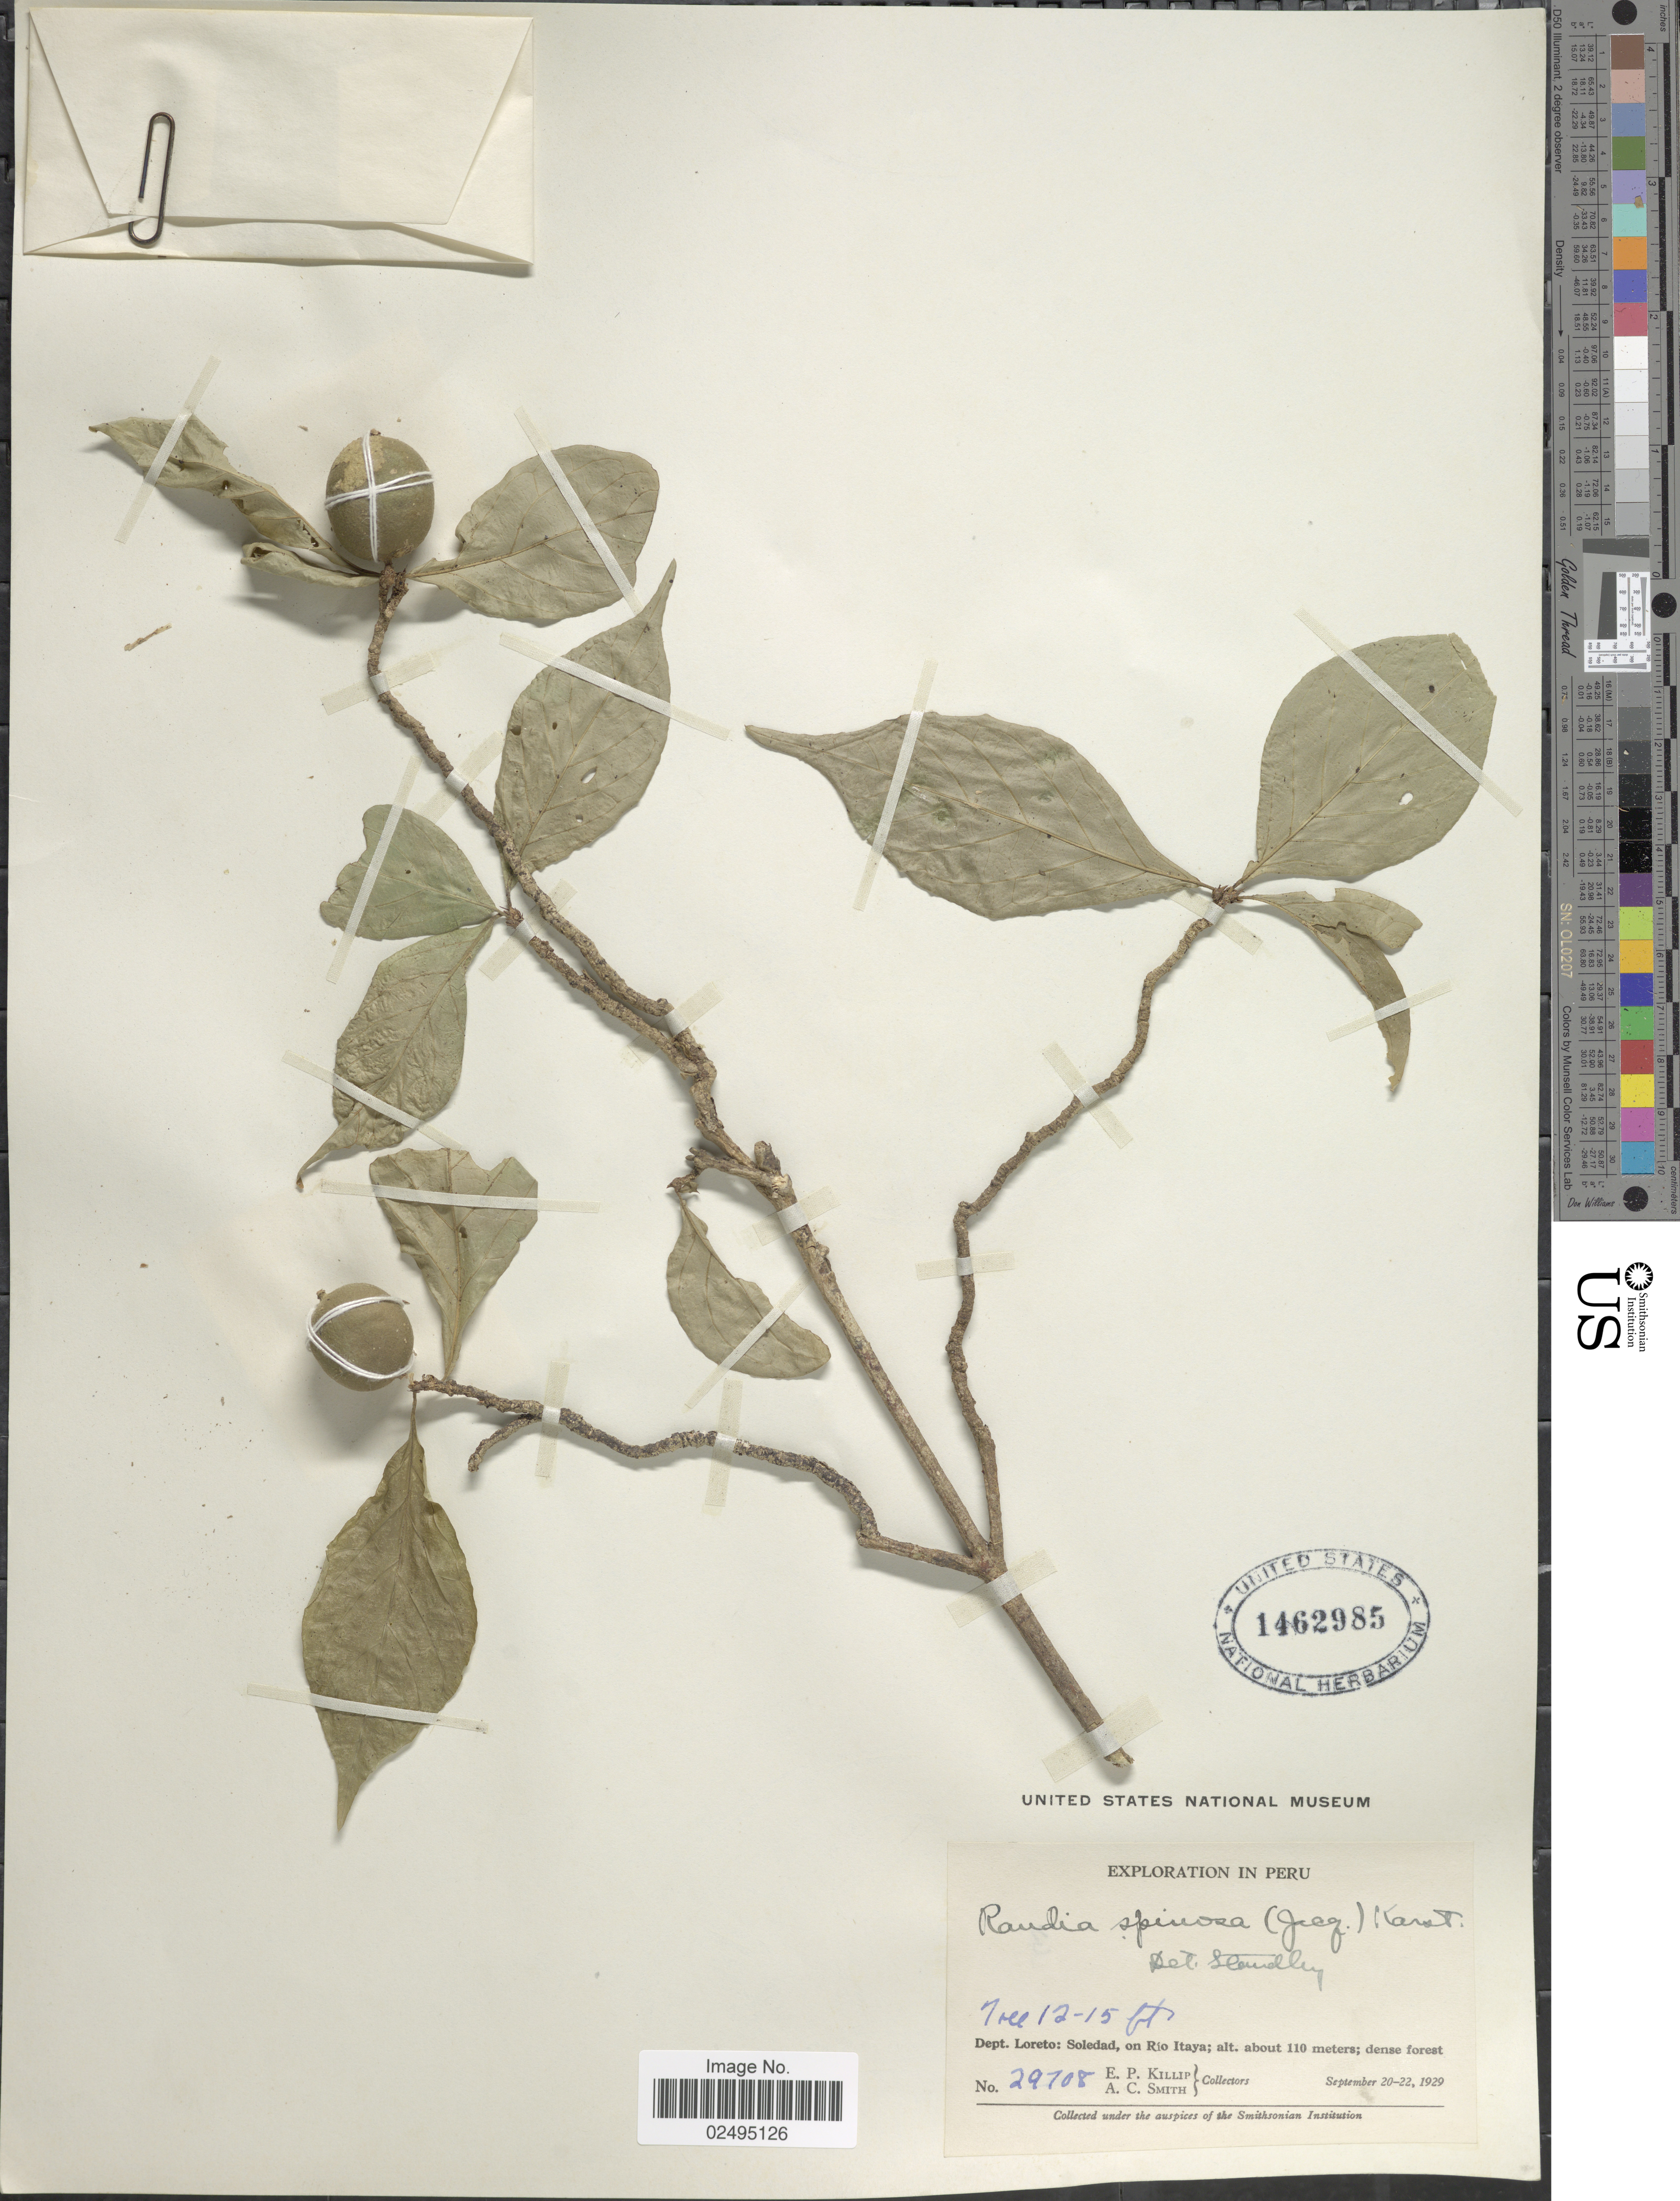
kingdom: Plantae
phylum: Tracheophyta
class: Magnoliopsida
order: Gentianales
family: Rubiaceae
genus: Randia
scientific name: Randia armata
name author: (Sw.) DC.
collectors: E. P. Killip & A. C. Smith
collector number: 29708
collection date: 1929-09-20/1929-09-22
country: Peru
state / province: Loreto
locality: Soledad, on Rio Itaya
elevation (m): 110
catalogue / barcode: US 1462985